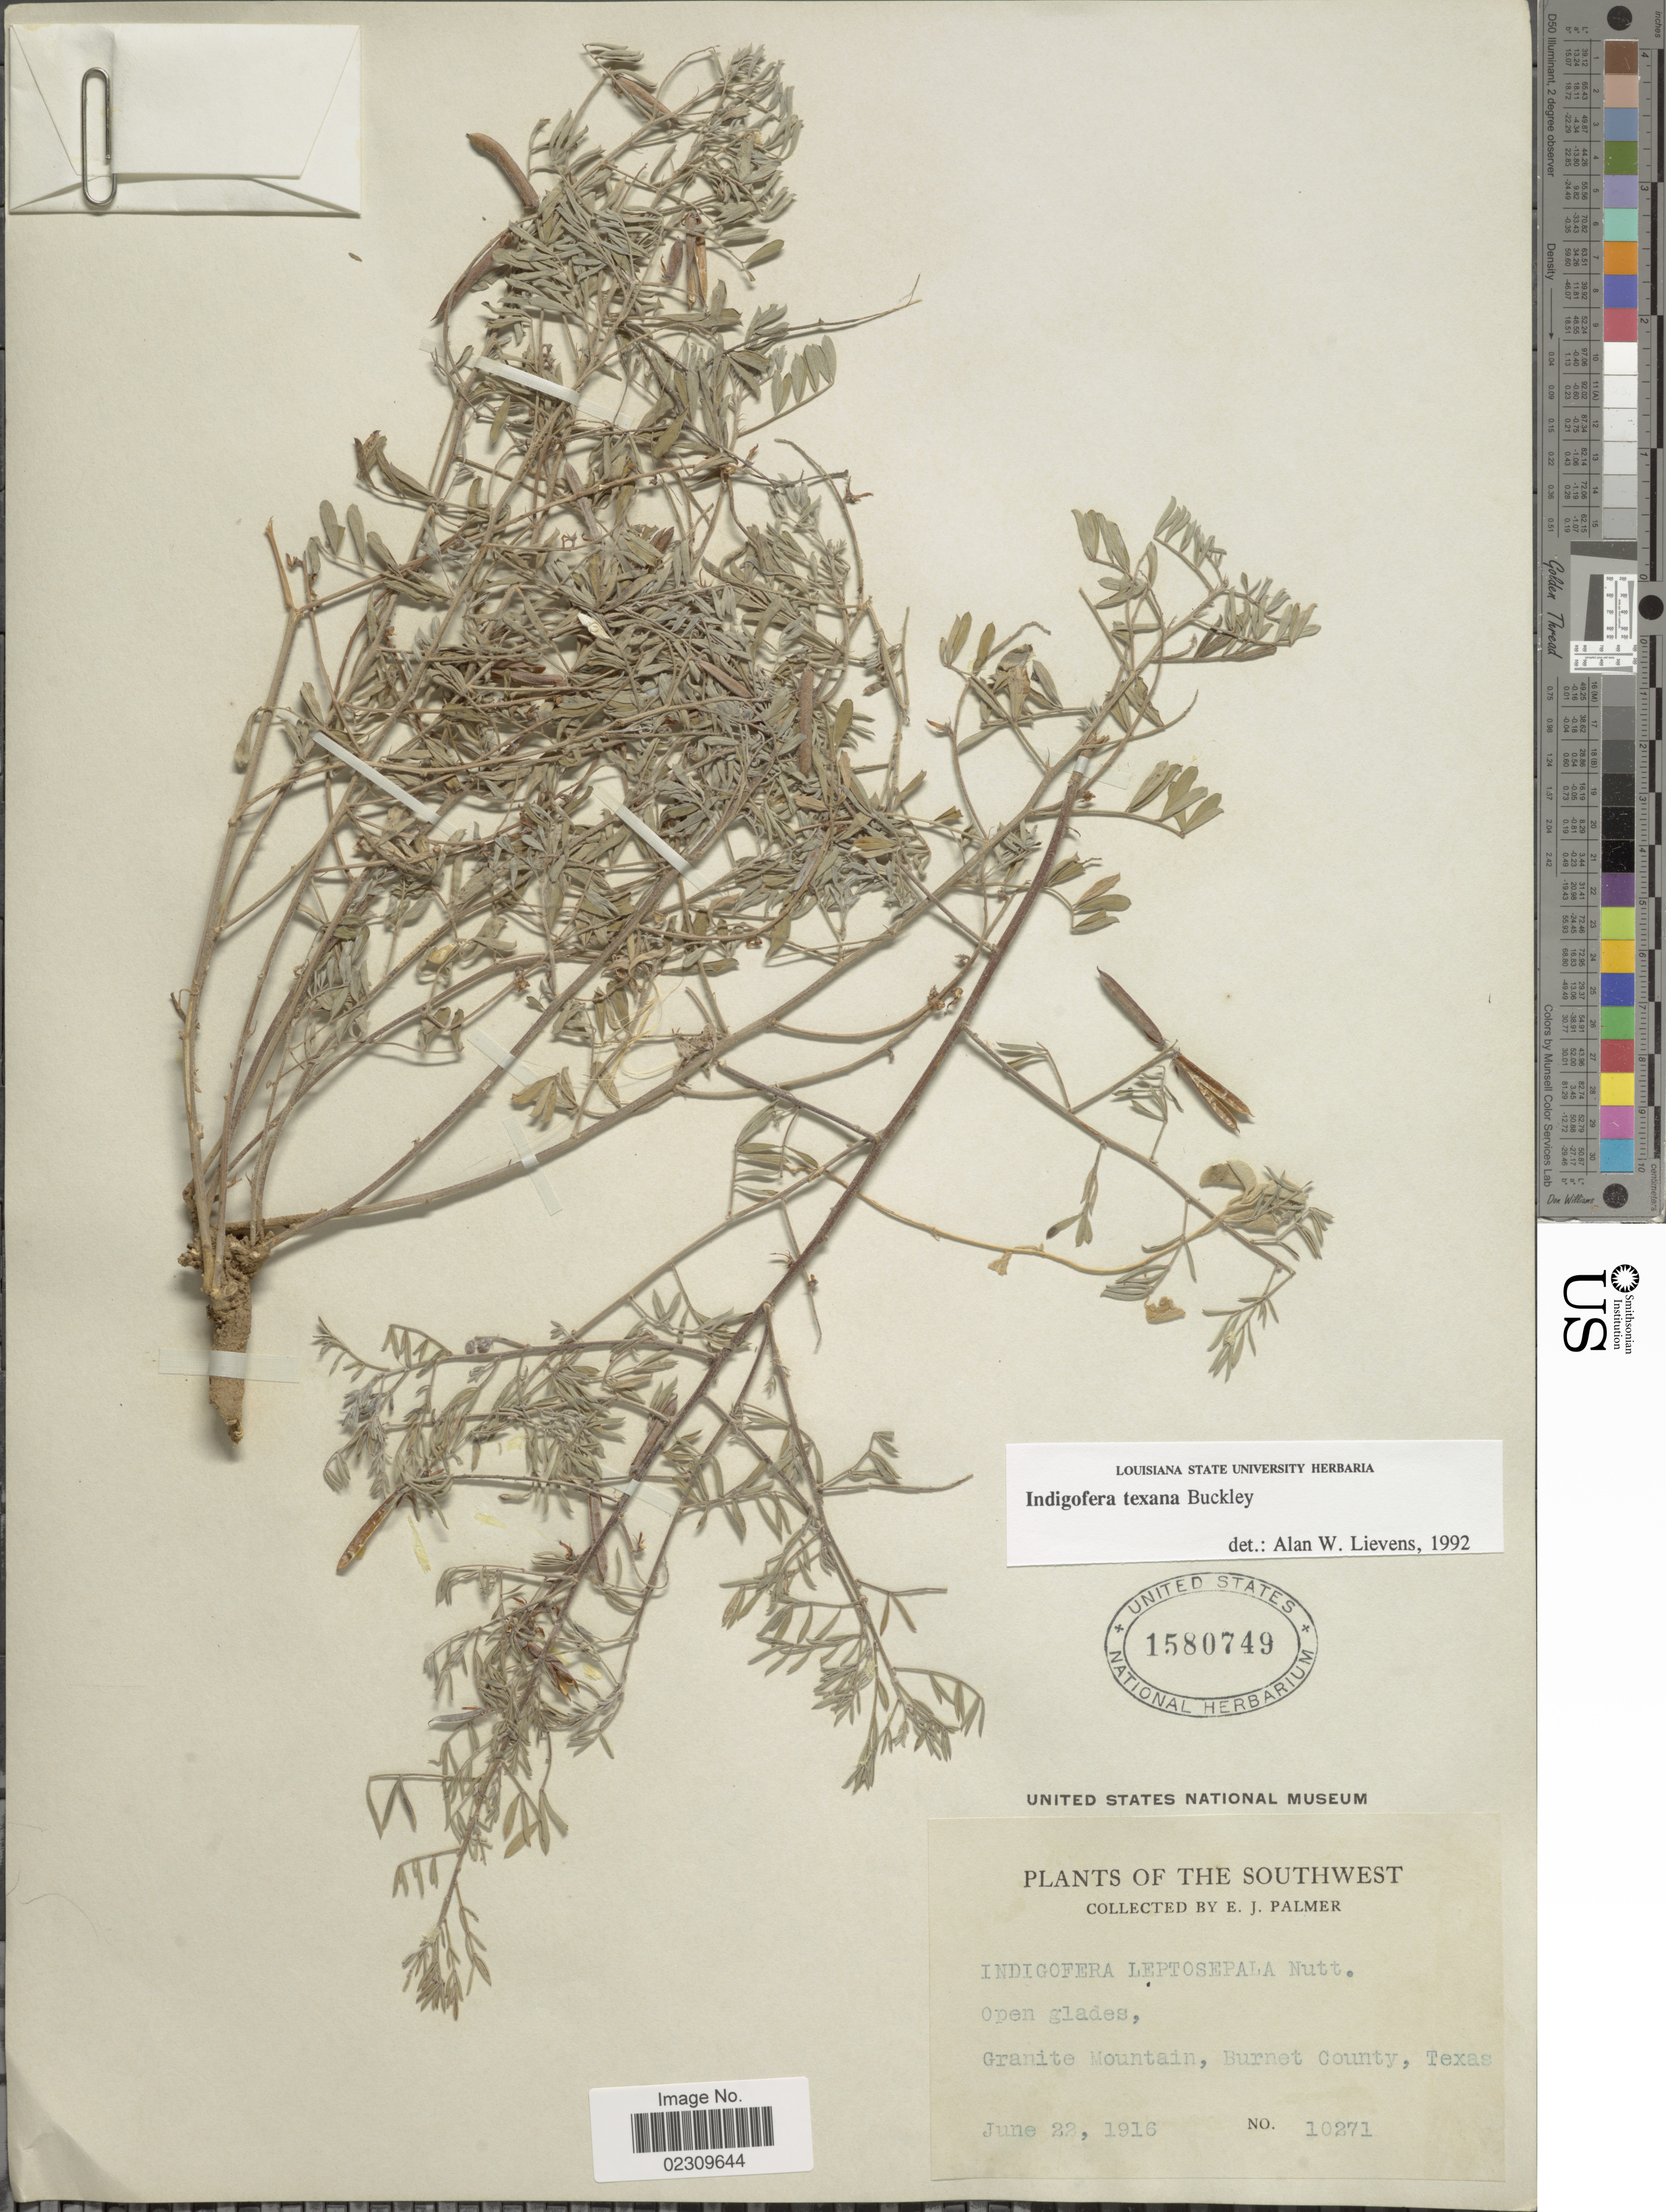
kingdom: Plantae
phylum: Tracheophyta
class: Magnoliopsida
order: Fabales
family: Fabaceae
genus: Indigofera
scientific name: Indigofera texana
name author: Buckley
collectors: E. J. Palmer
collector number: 10271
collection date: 1916-06-22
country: United States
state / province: Texas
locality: Granite Mountain, Burnet County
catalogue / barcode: US 1580749